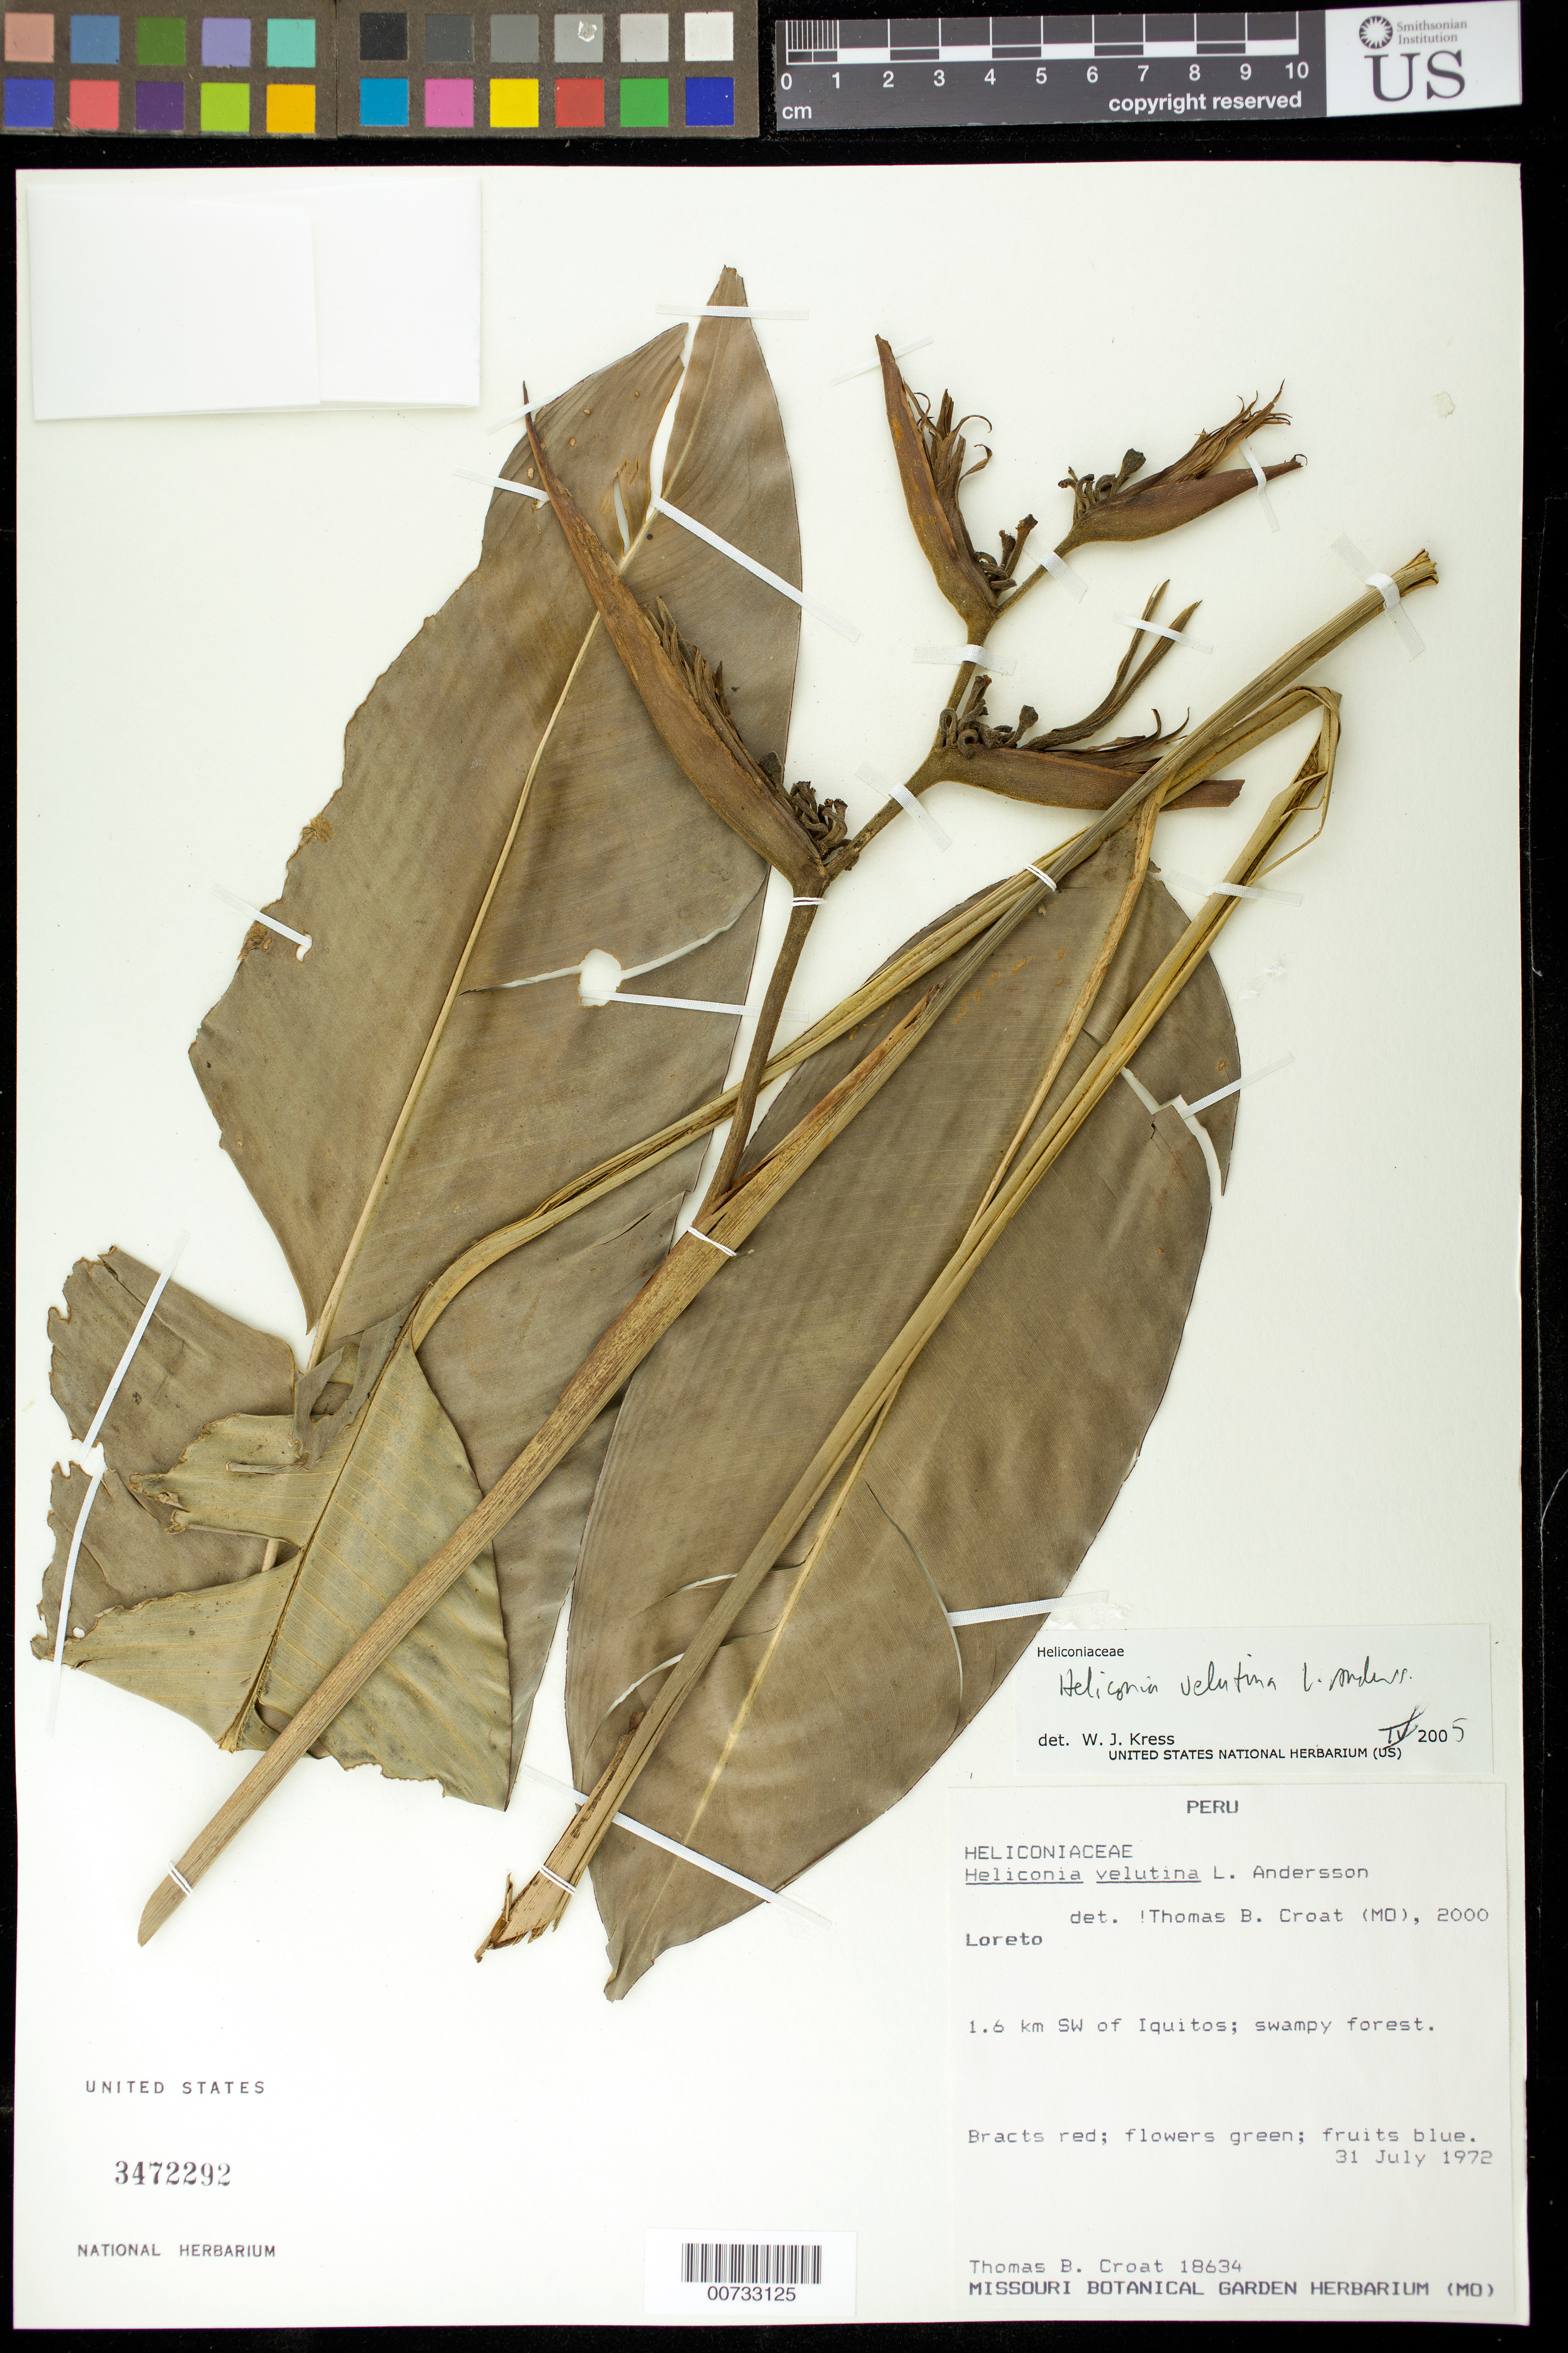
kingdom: Plantae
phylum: Tracheophyta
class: Liliopsida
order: Zingiberales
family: Heliconiaceae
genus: Heliconia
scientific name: Heliconia velutina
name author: L. Andersson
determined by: Kress, W. J., (US), Smithsonian Institution - National Museum of Natural History (UNITED STATES)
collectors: T. B. Croat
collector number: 18634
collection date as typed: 31 Jul 1972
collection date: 1972-07-31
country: Peru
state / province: Loreto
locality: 1.6 km SW of Iquitos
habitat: Swampy forest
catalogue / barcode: US 3472292